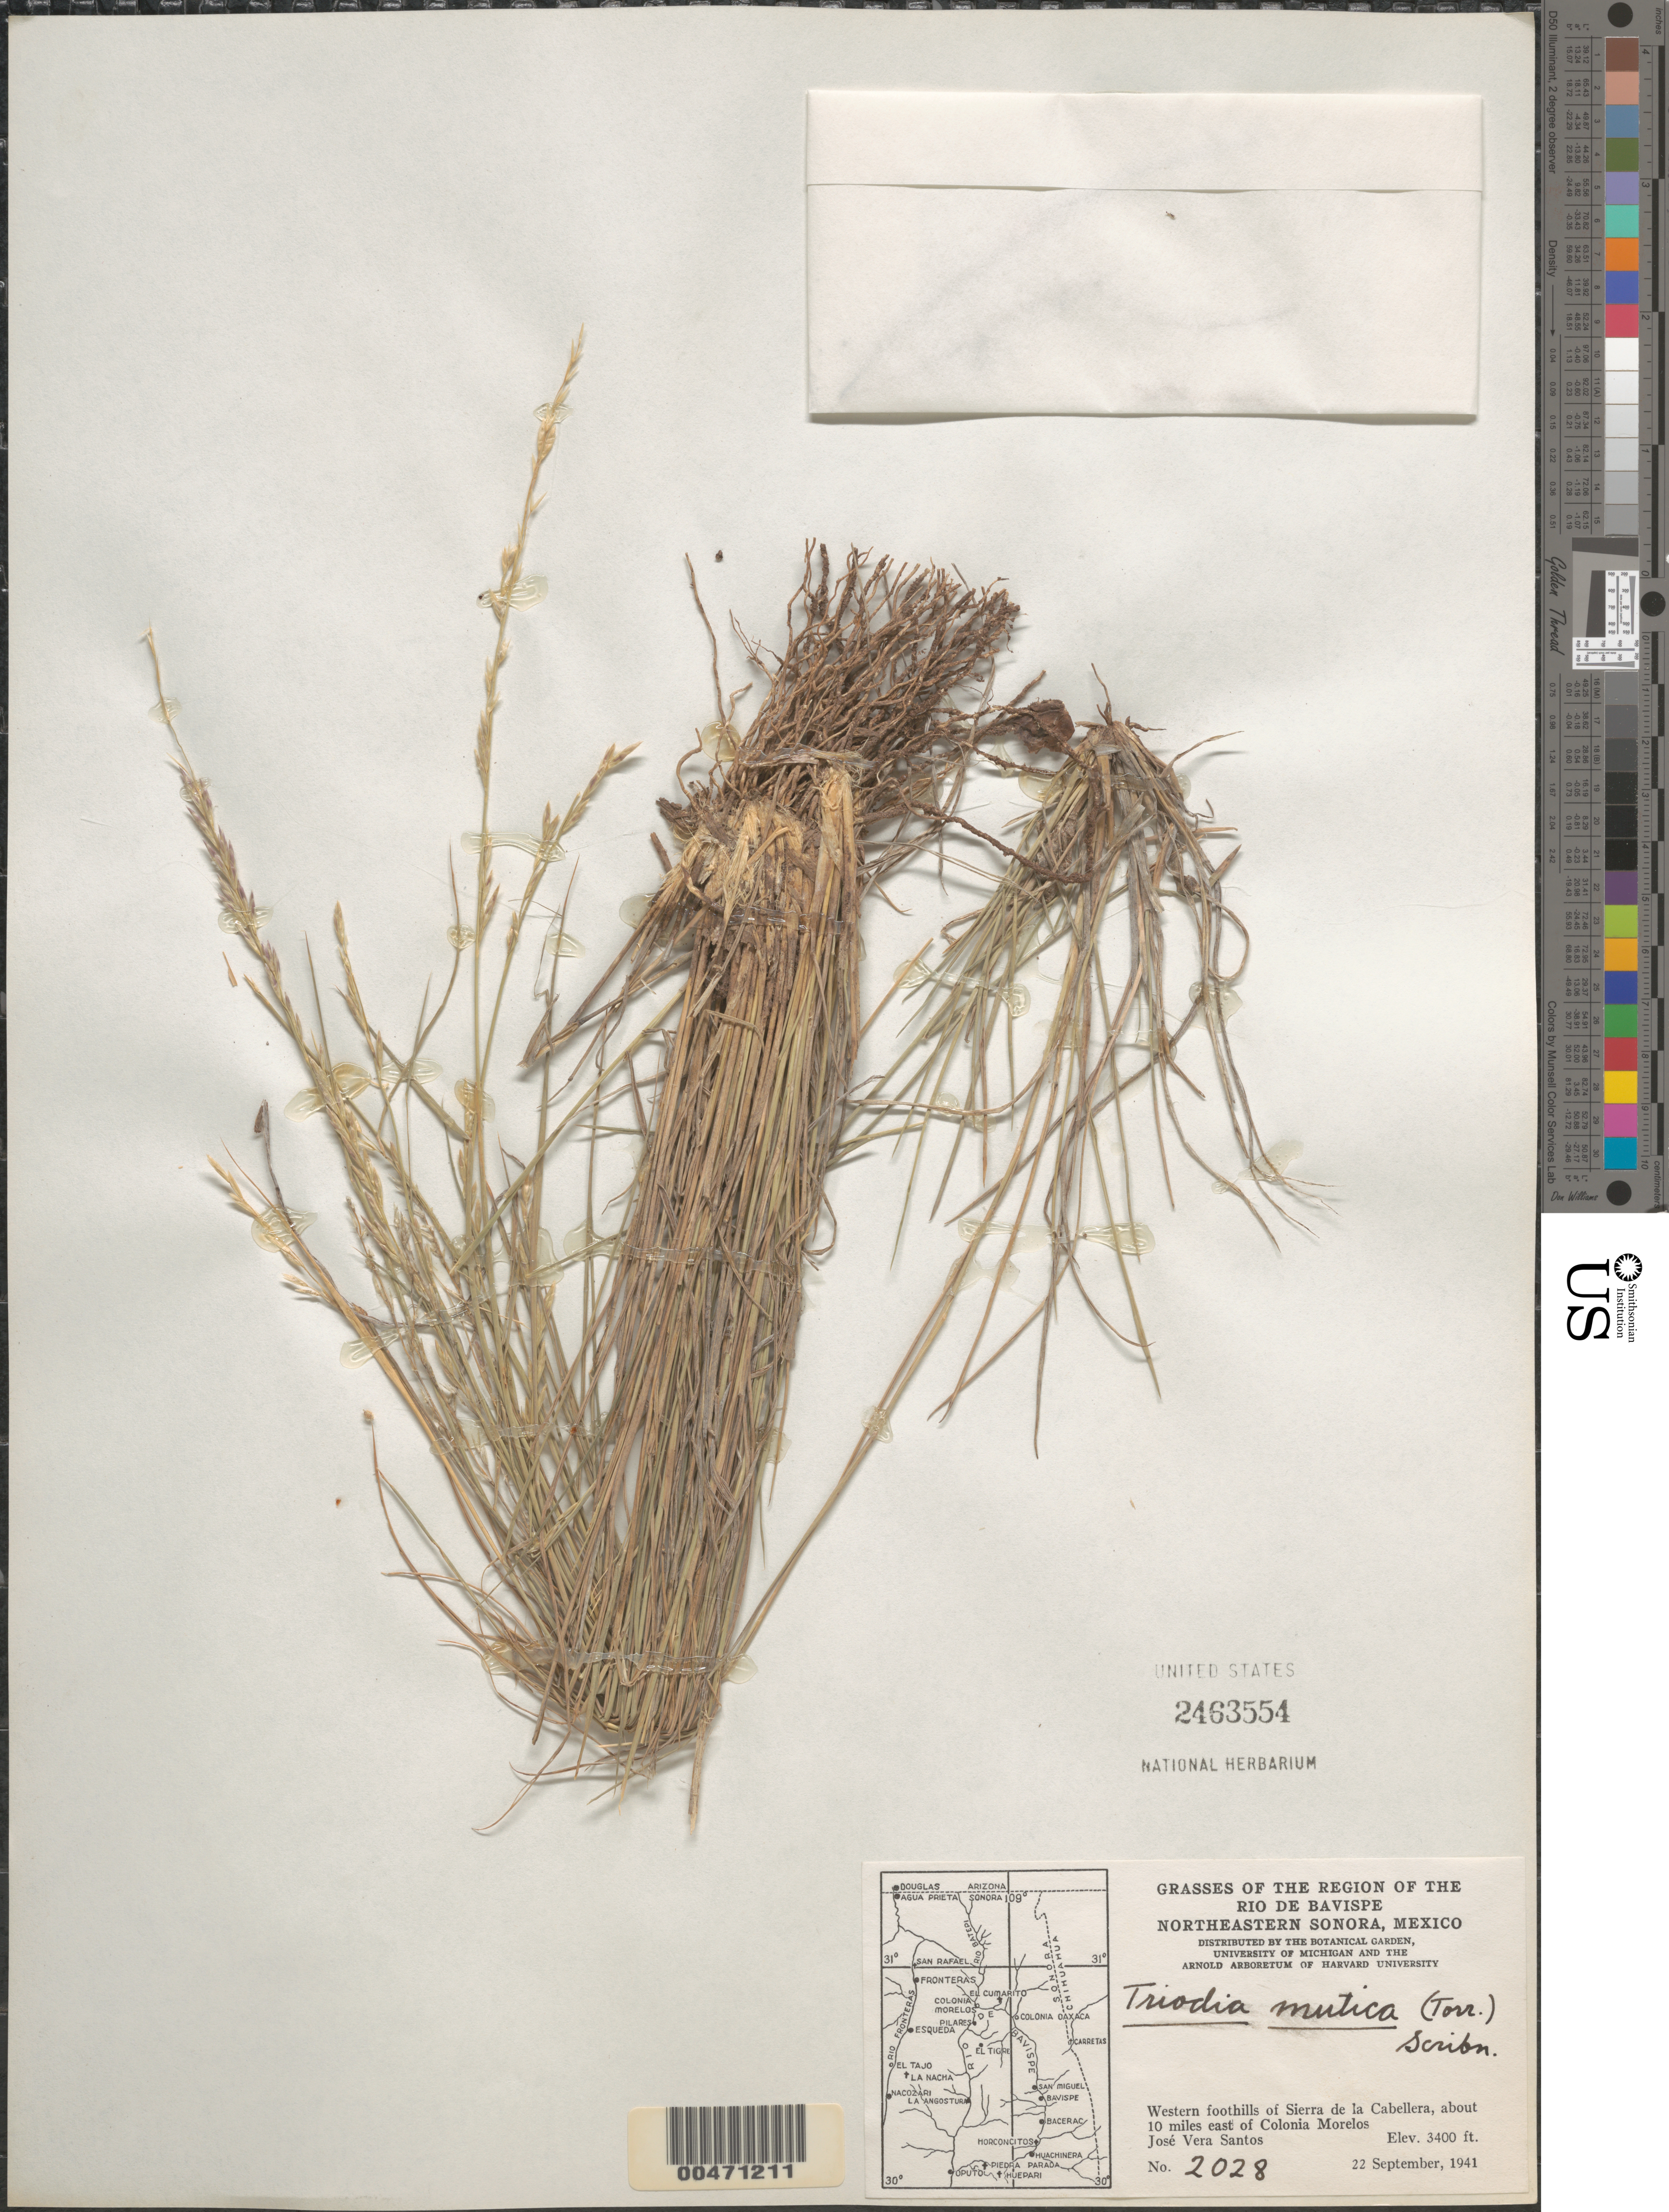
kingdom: Plantae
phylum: Tracheophyta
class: Liliopsida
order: Poales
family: Poaceae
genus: Tridens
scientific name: Tridens muticus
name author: (Torr.) Nash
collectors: J. V. Santos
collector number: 2028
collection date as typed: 22 Sep 1941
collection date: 1941-09-22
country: Mexico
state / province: Sonora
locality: Region of the Rio de Bavispe, NE Sonora, W foothills of Sierra de la Cabellera, about 10 mi E of Colonia Morelos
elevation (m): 1036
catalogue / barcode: US 2463554